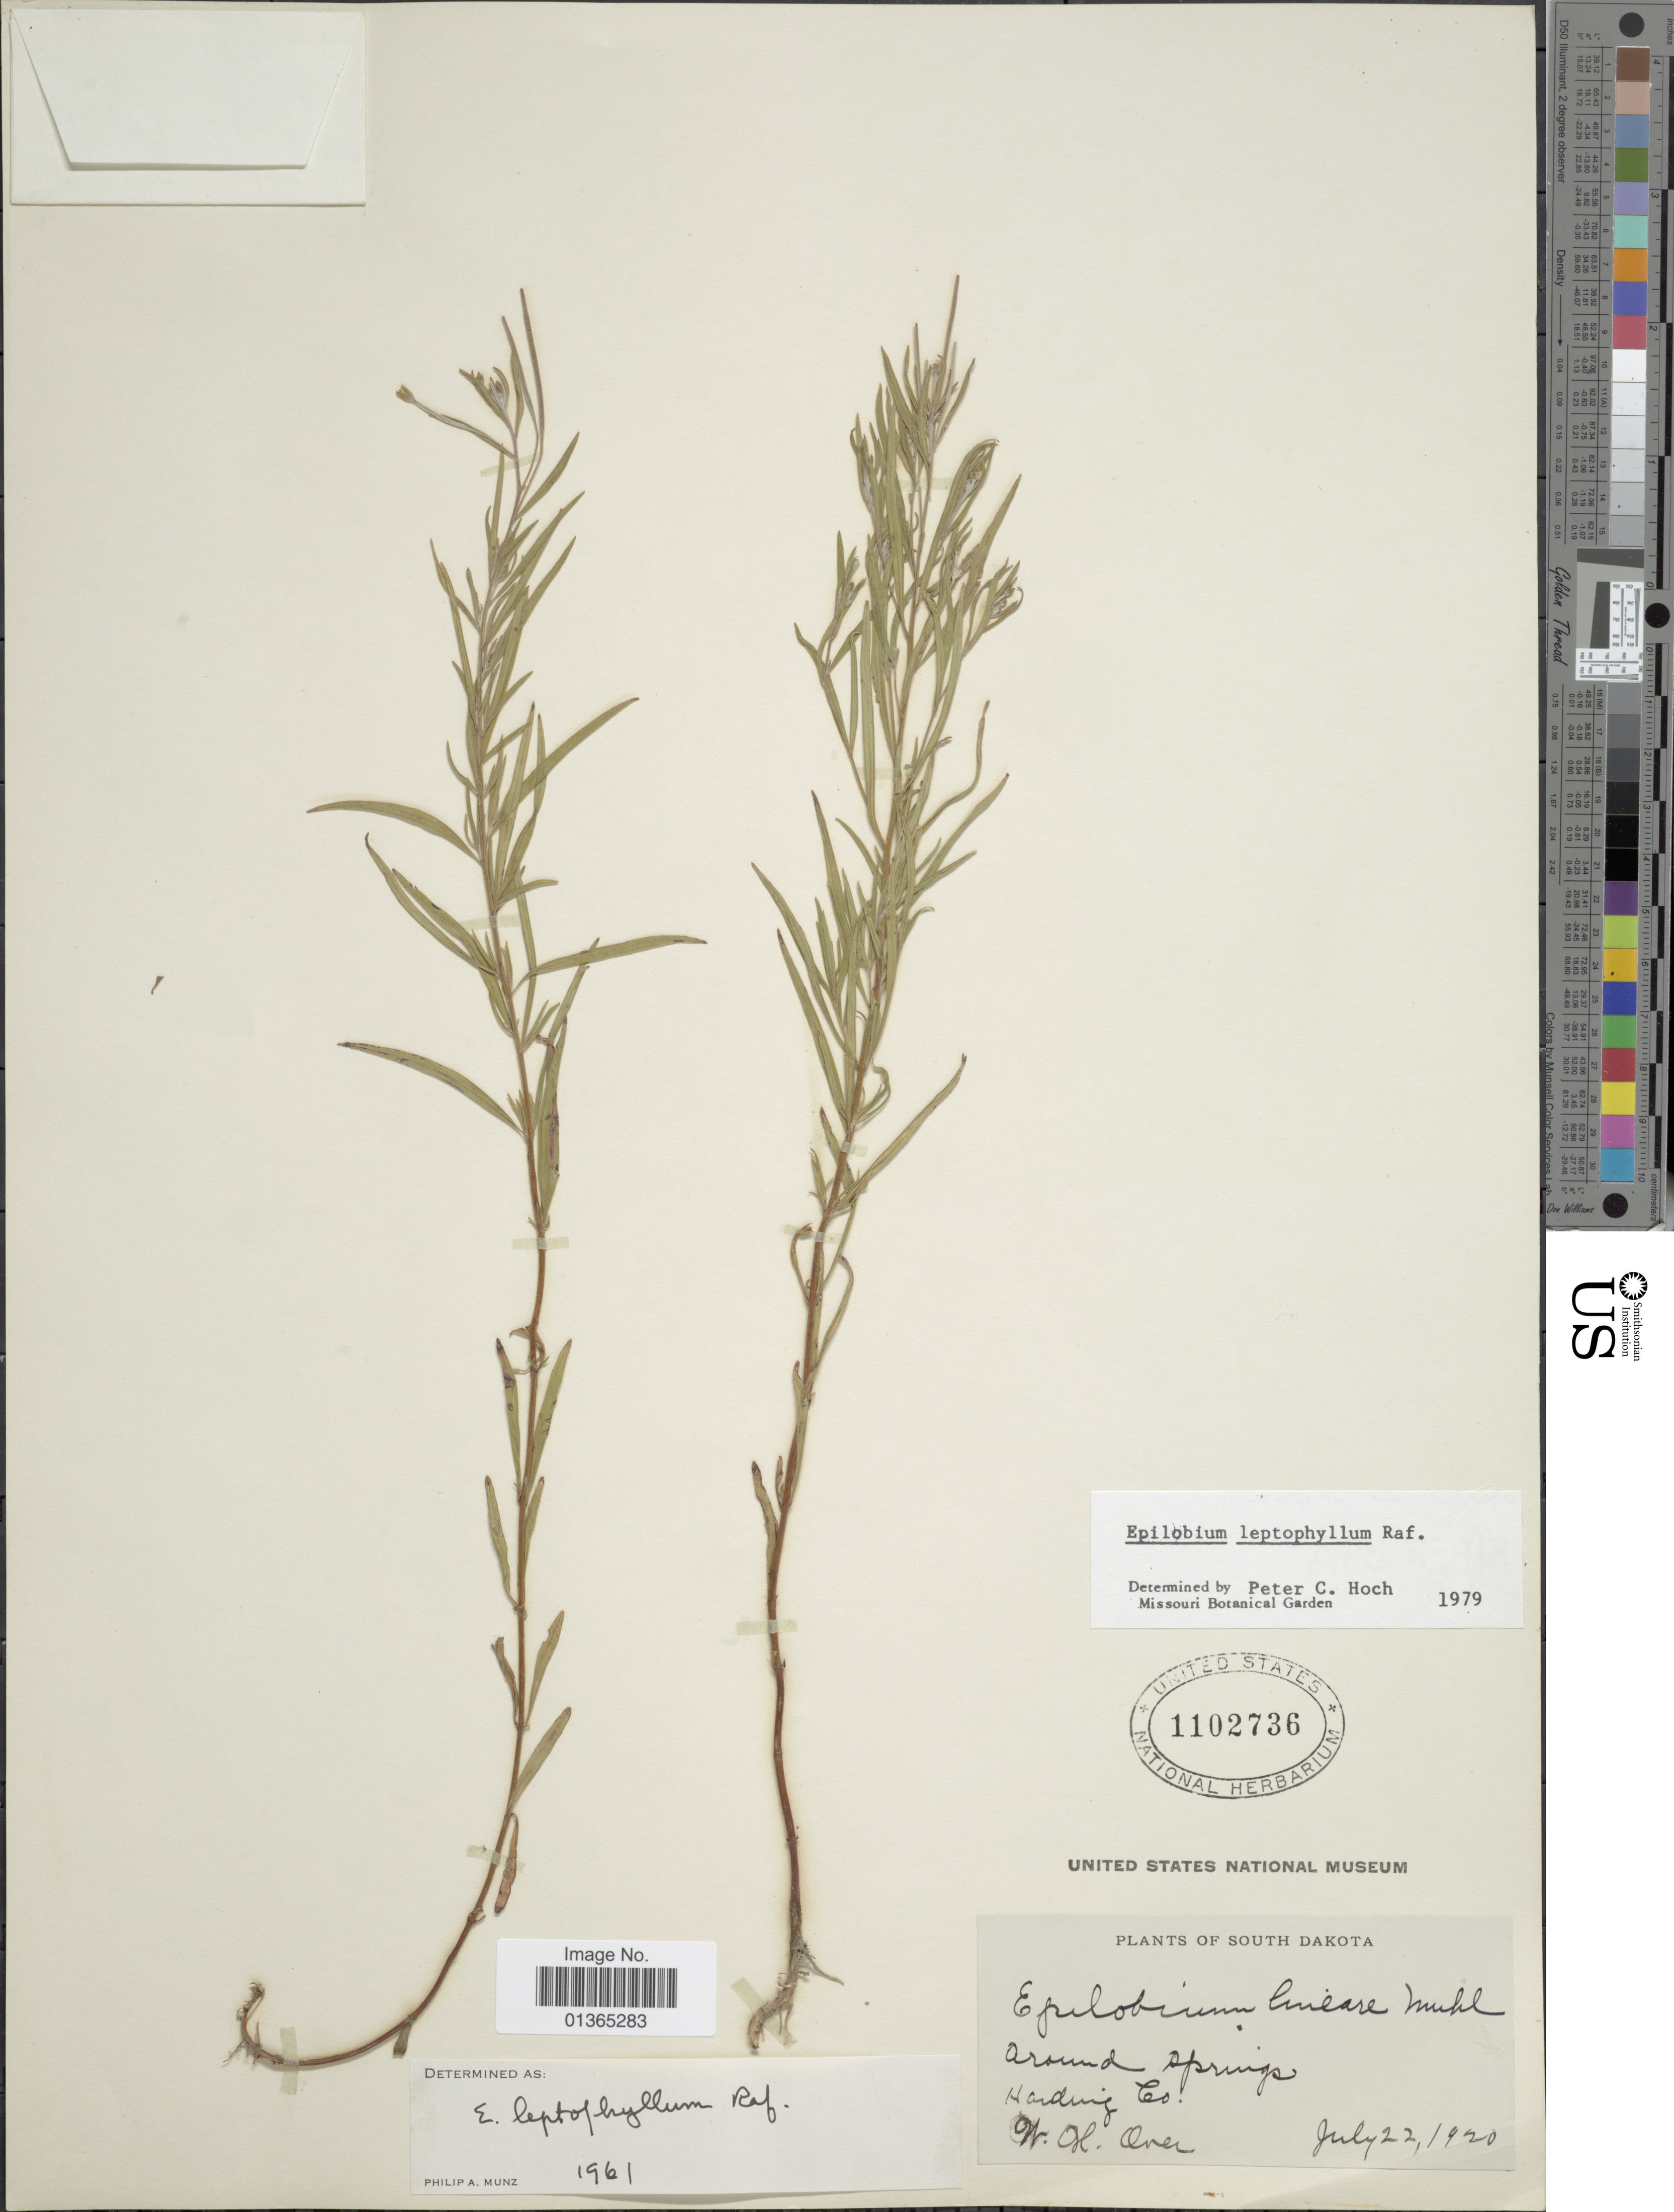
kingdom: Plantae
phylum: Tracheophyta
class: Magnoliopsida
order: Myrtales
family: Onagraceae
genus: Epilobium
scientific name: Epilobium leptophyllum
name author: Raf.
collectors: W. Over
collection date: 1920-07-22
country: United States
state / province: South Dakota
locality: Harding Co.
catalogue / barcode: US 1102736